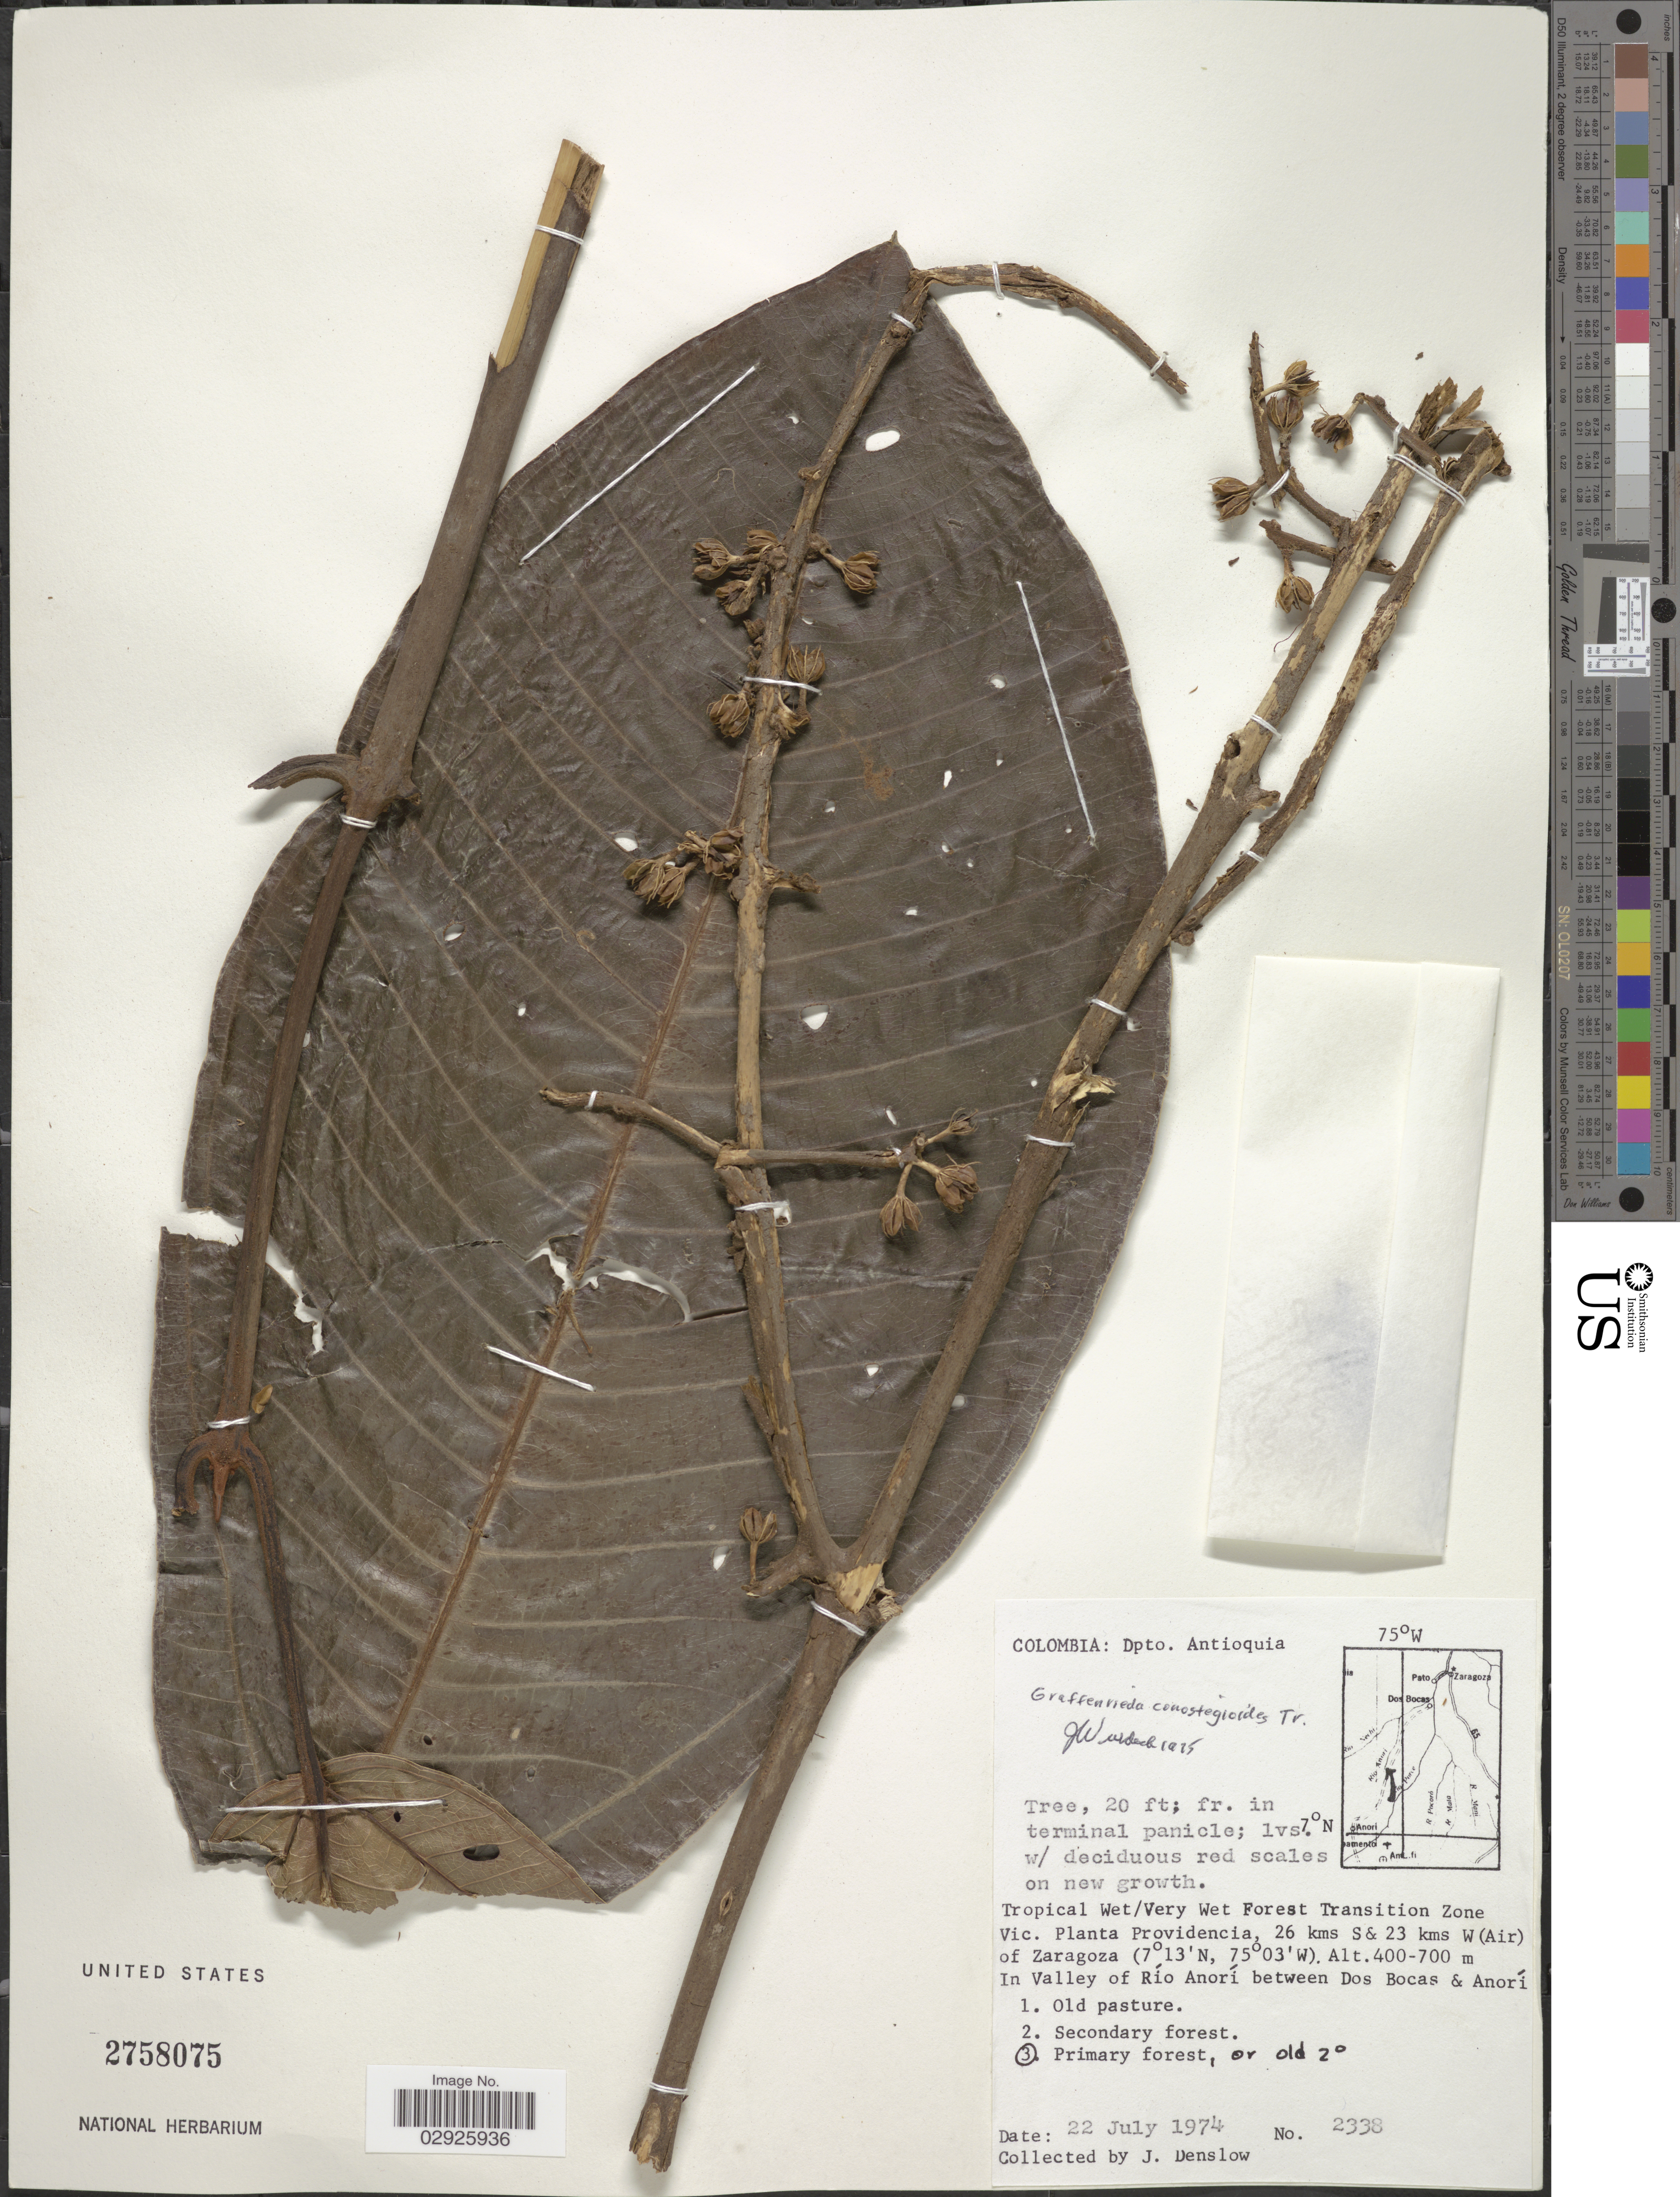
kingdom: Plantae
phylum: Tracheophyta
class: Magnoliopsida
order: Myrtales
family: Melastomataceae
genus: Graffenrieda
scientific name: Graffenrieda grandifolia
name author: Gleason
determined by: Murillo, J. S.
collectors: J. Denslow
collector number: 2338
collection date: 1974-07-22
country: Colombia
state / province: Antioquia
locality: Dpto. Antioquia. Vic. Planta Providencia, 26 kms S & 23 kms W (Air) of Zaragoza. In Valley of Río Anorí between Dos Bocas & Anorí.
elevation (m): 400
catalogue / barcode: US 2758075